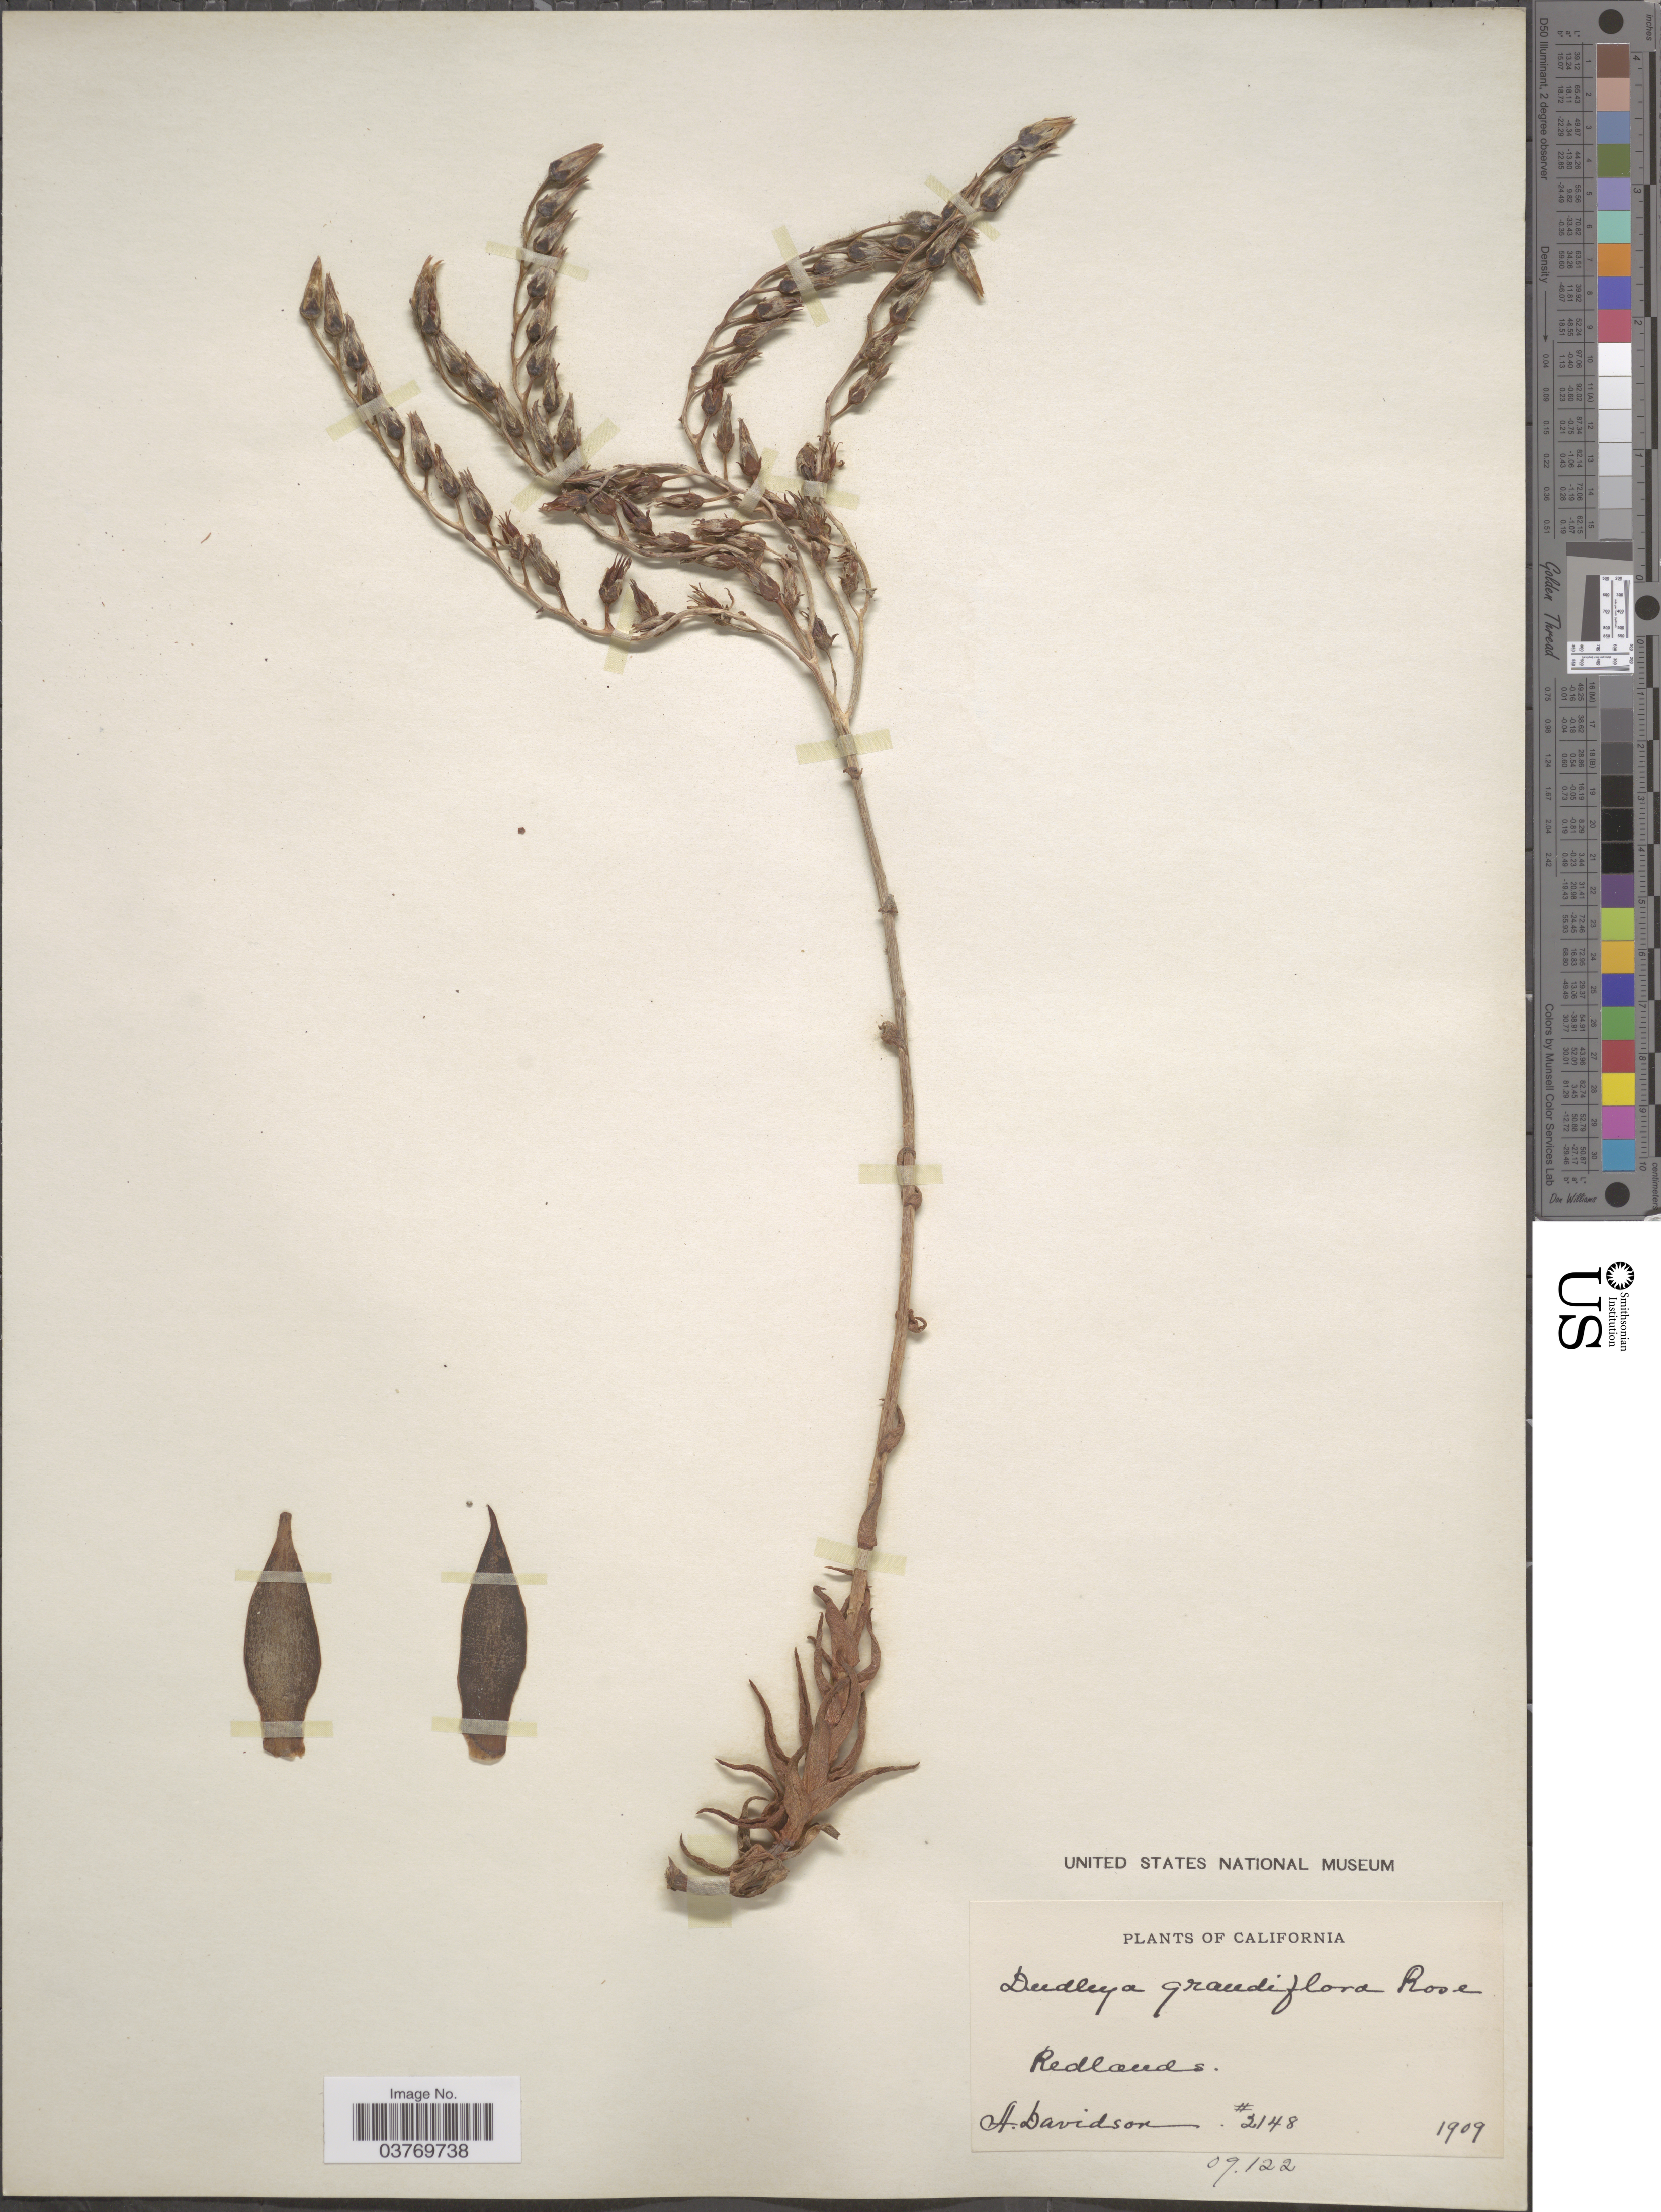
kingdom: Plantae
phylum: Tracheophyta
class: Magnoliopsida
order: Saxifragales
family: Crassulaceae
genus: Dudleya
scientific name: Dudleya grandiflora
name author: Rose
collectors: A. Davidson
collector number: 2148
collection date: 1909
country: United States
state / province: California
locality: Redlands.